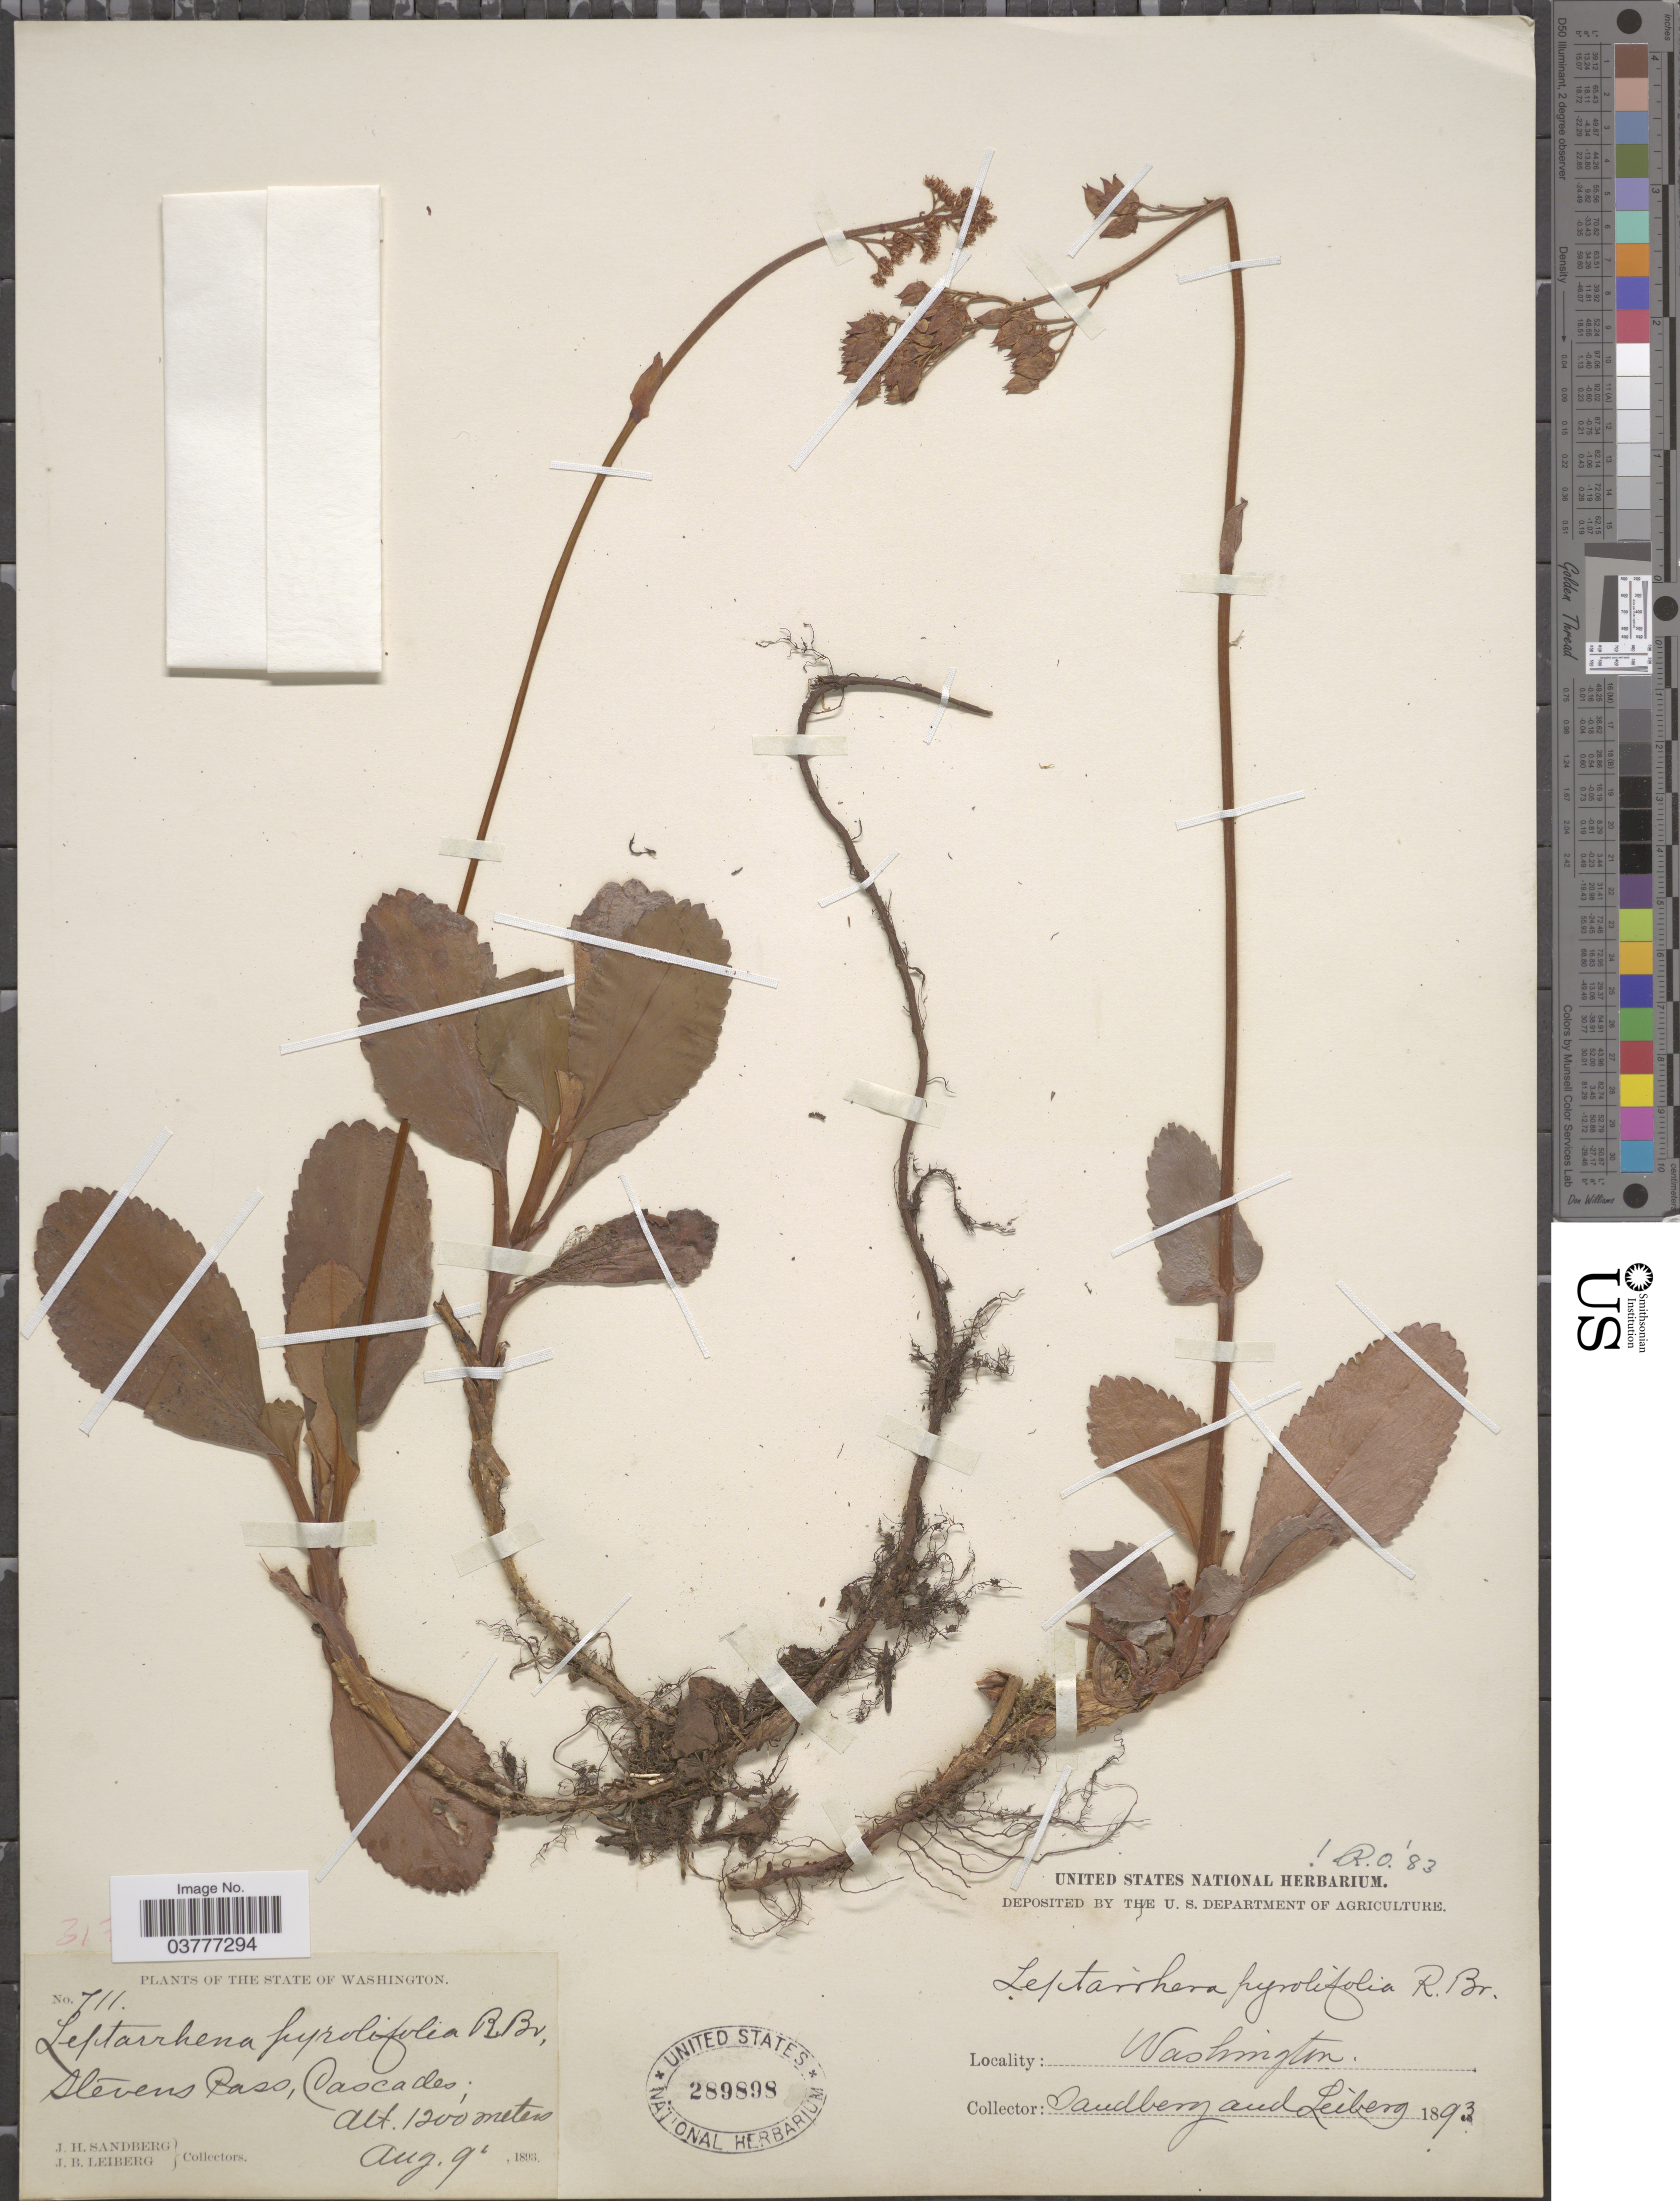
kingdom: Plantae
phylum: Tracheophyta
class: Magnoliopsida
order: Saxifragales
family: Saxifragaceae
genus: Leptarrhena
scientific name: Leptarrhena pyrolifolia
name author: (D. Don) Ser.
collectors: J. H. Sandberg & J. B. Leiberg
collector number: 711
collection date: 1893-08-09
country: United States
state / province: Washington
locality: Stevens Pass, Cascades.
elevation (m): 1200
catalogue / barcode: US 289898